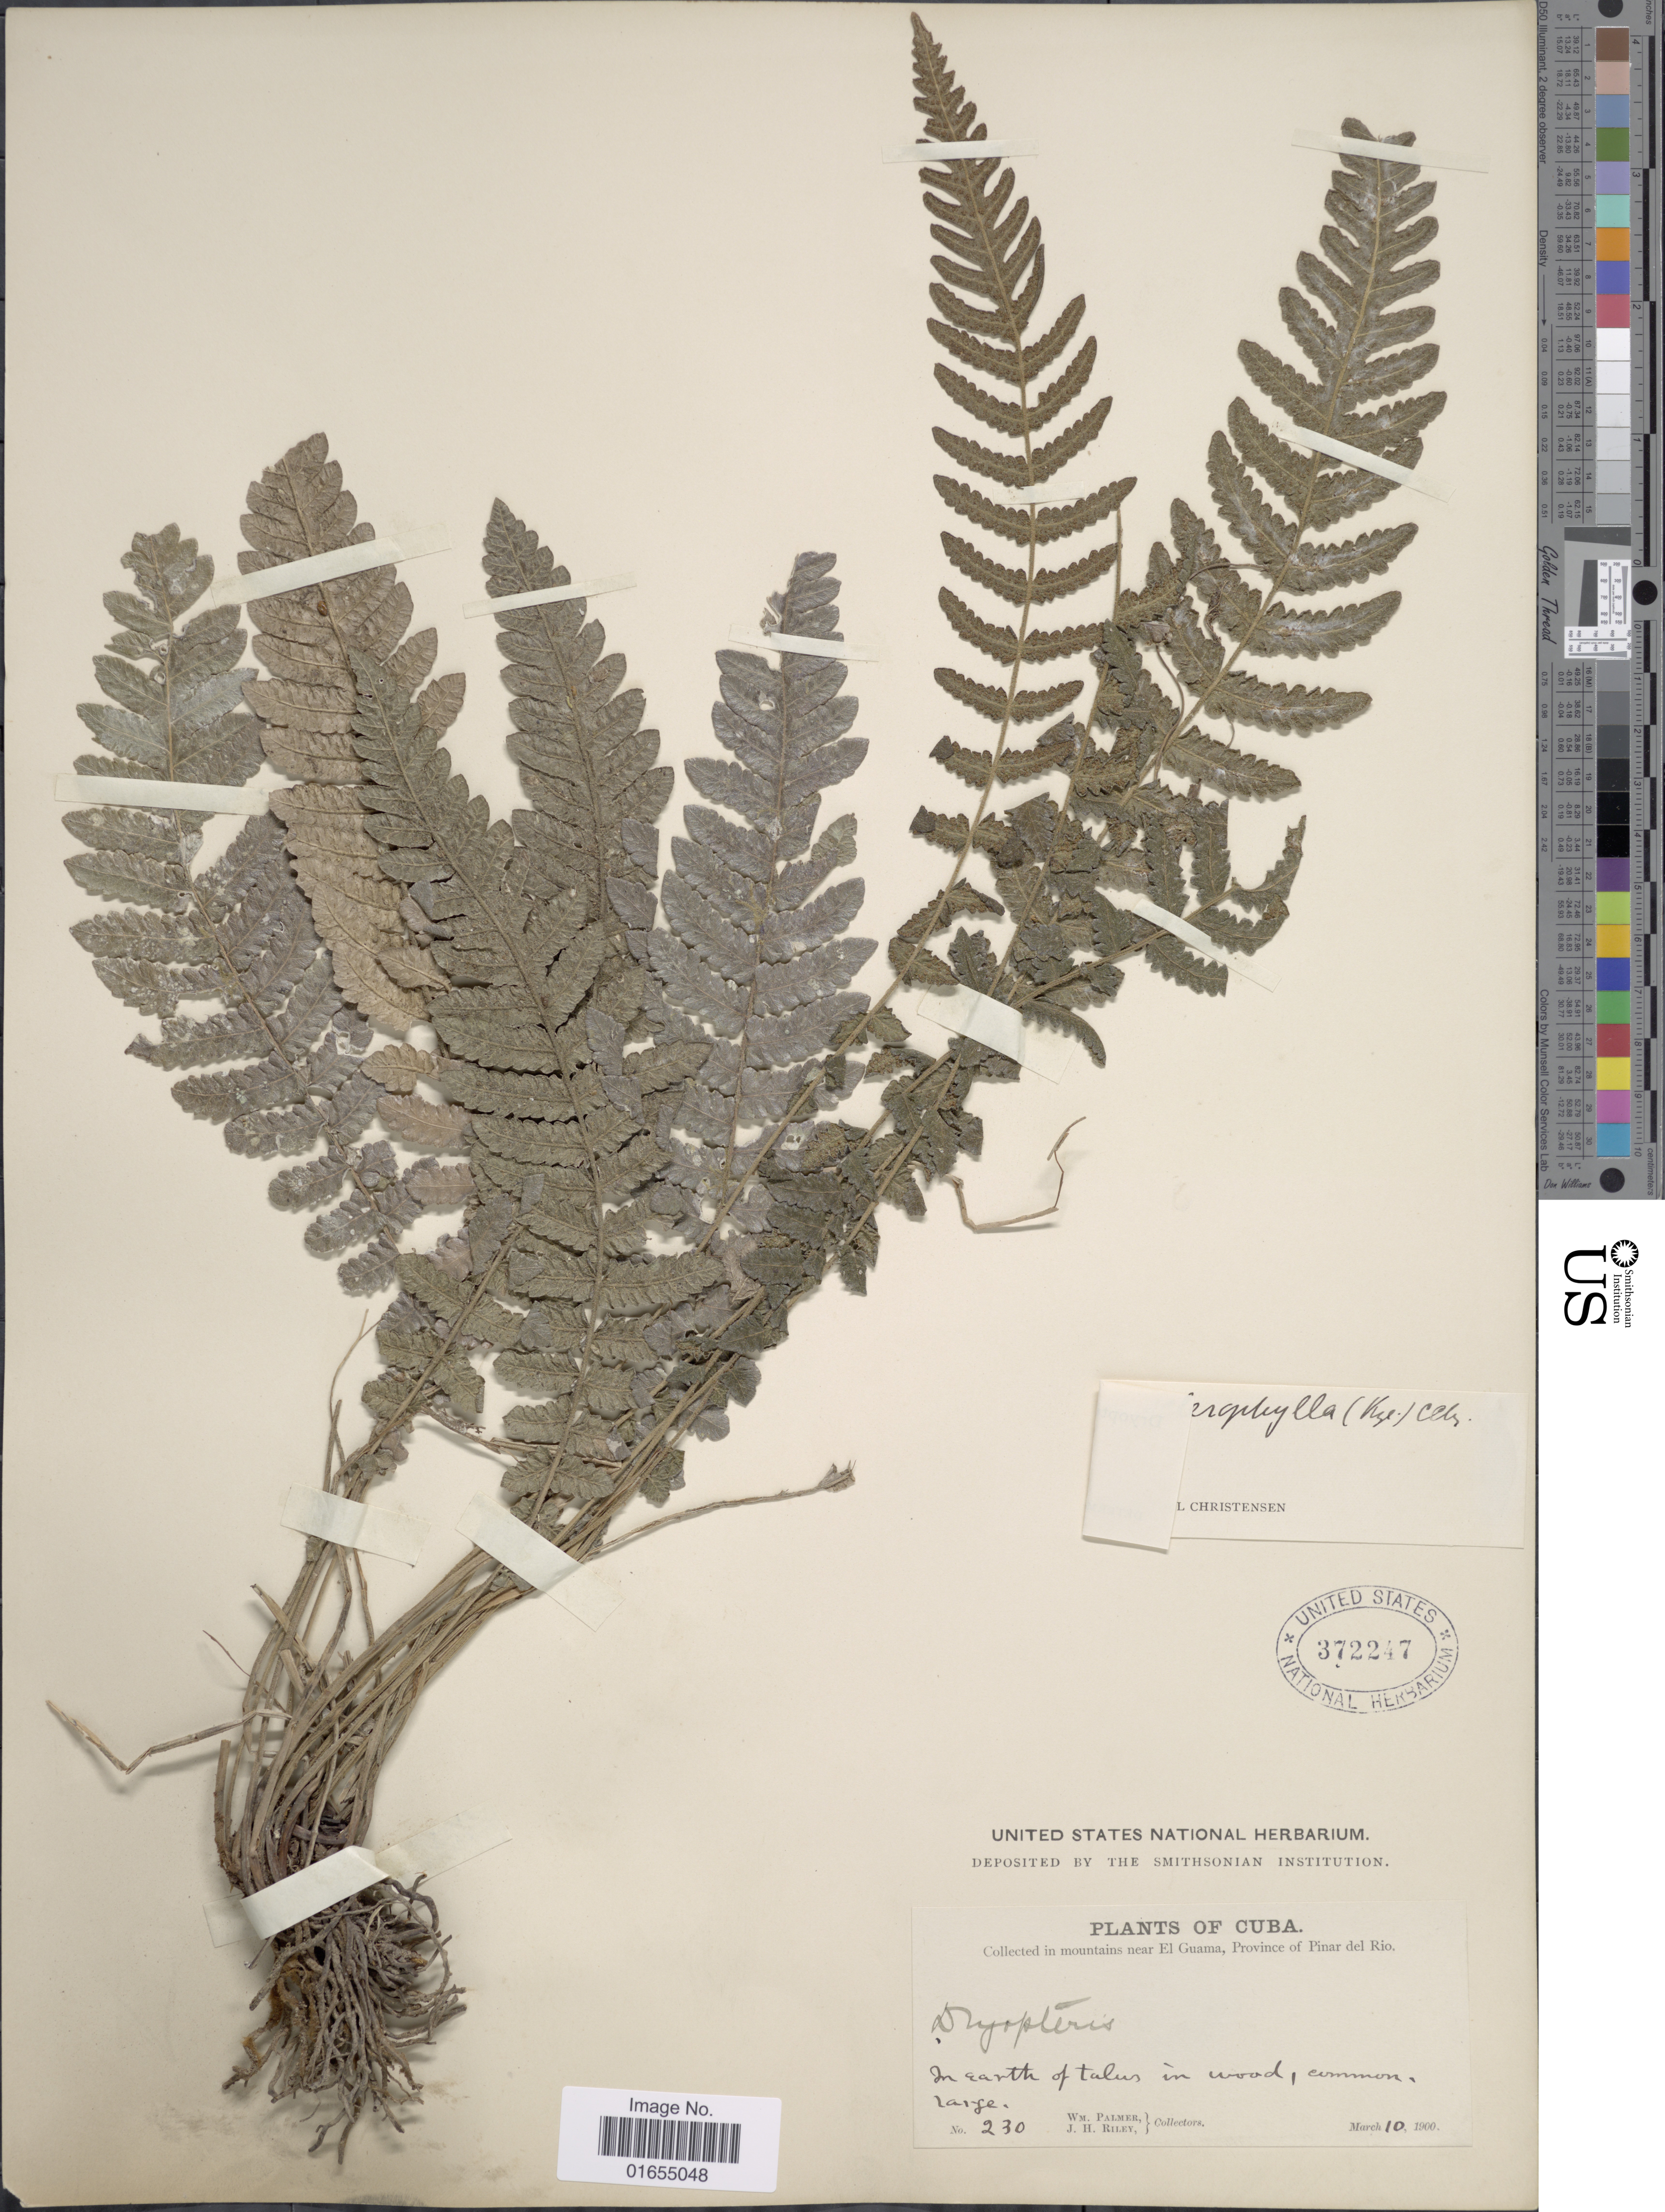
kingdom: Plantae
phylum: Tracheophyta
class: Polypodiopsida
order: Polypodiales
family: Thelypteridaceae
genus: Goniopteris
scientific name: Goniopteris sclerophylla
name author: (Poepp.) C.V. Morton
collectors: W. Palmer & J. H. Riley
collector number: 230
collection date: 1900-03-10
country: Cuba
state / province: Pinar del Río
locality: Mountains near El Guama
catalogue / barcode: US 372247